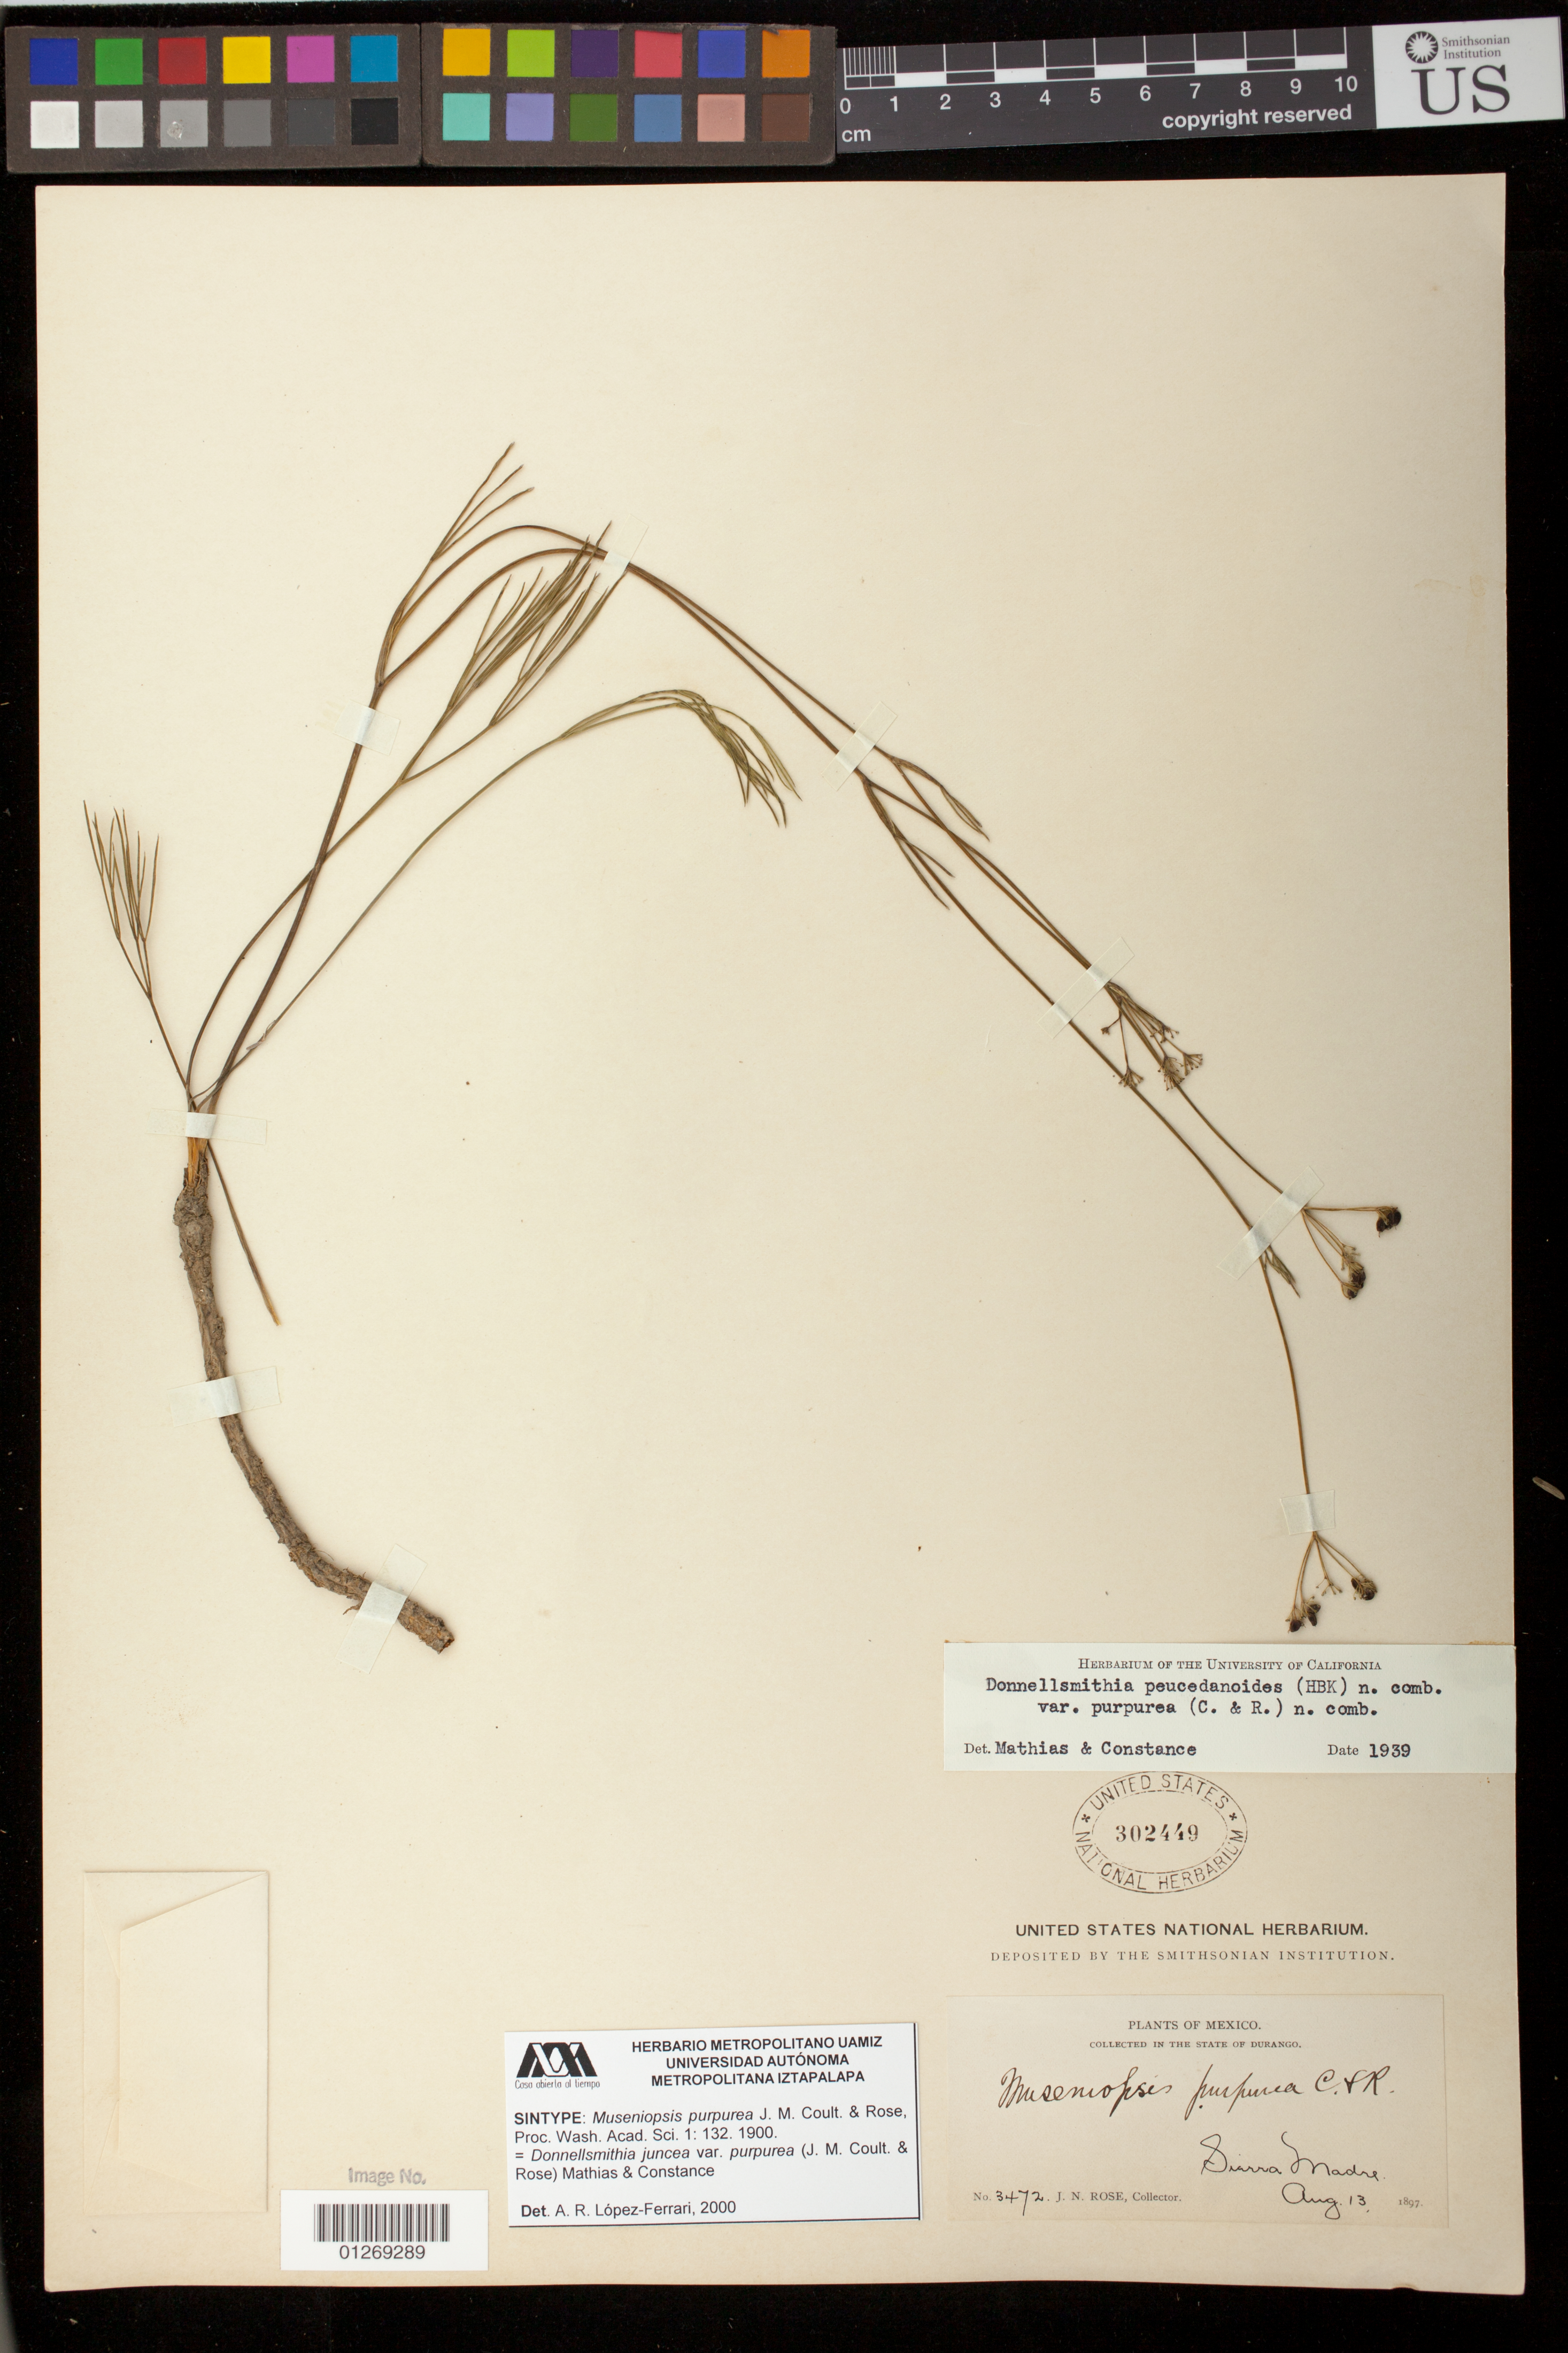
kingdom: Plantae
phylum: Tracheophyta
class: Magnoliopsida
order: Apiales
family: Apiaceae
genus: Museniopsis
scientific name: Museniopsis purpurea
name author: J.M. Coult. & Rose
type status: Syntype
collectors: J. N. Rose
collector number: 3472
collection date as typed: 13 Aug 1897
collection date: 1897-08-13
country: Mexico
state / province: Durango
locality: Sierra Madre.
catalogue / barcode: US 302449